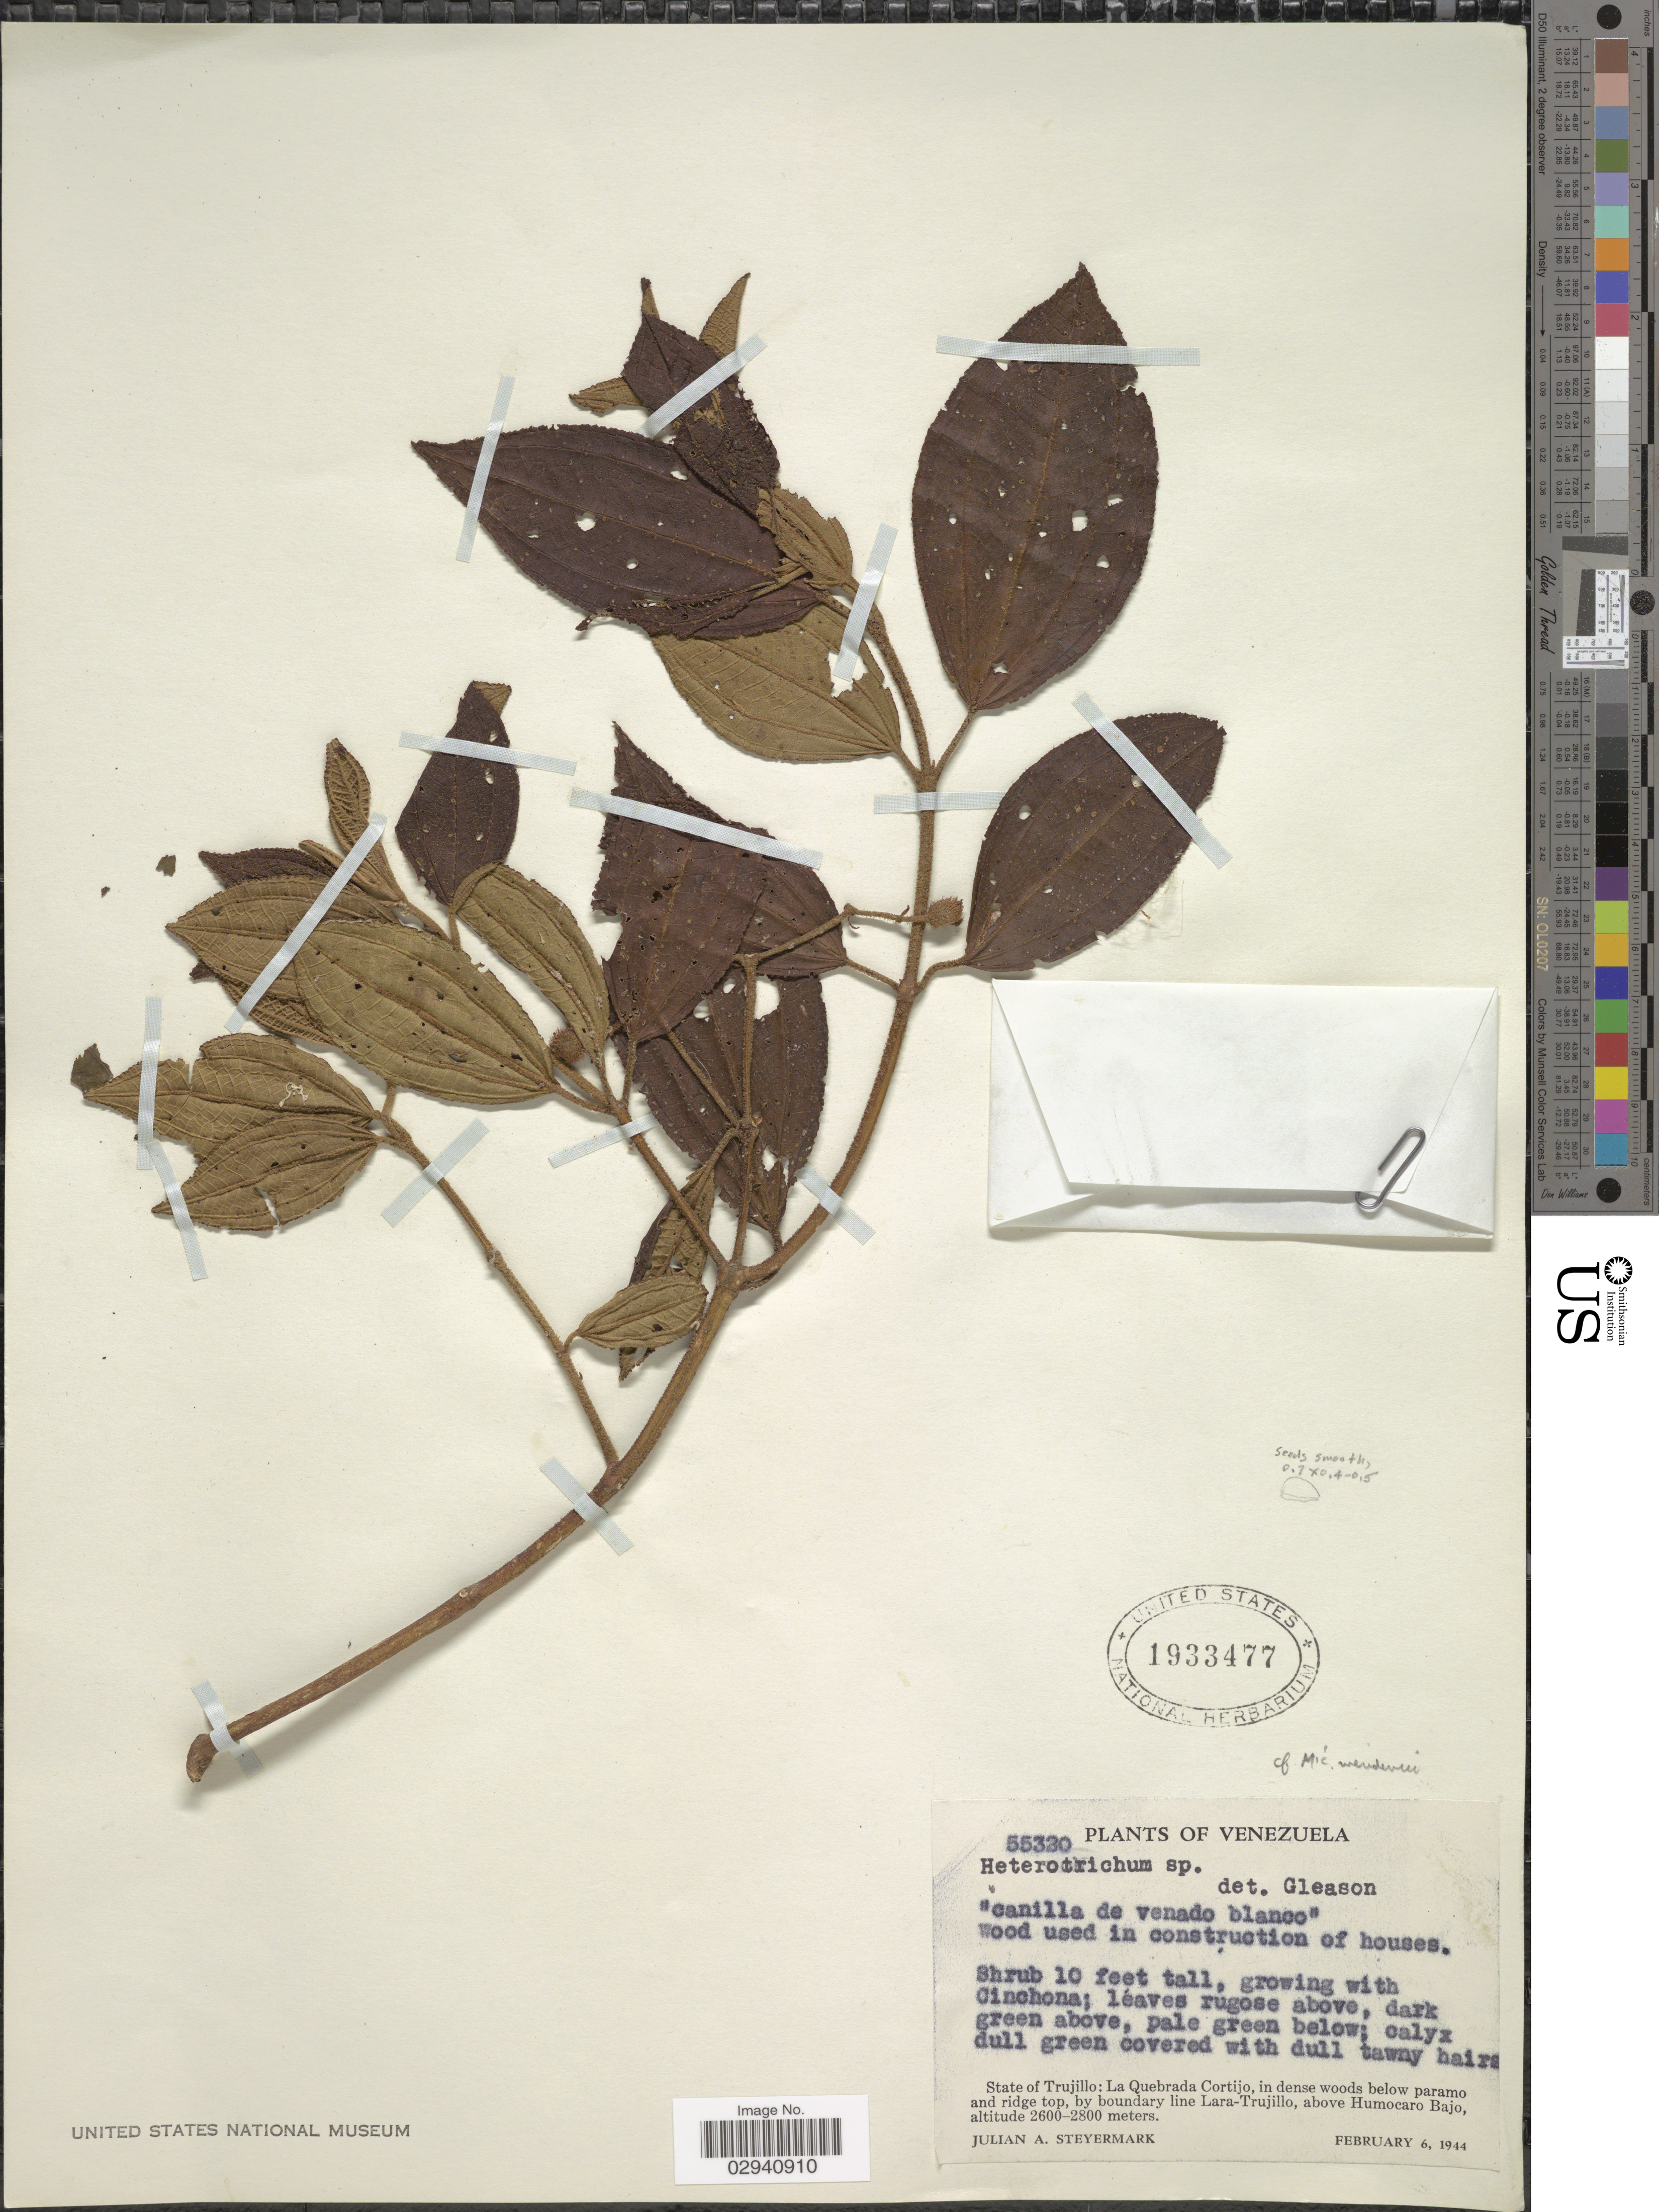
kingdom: Plantae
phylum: Tracheophyta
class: Magnoliopsida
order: Myrtales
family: Melastomataceae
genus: Miconia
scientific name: Miconia meridensis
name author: Triana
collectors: J. Steyermark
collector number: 55320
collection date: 1944-02-06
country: Venezuela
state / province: Trujillo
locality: La Quebrada Cortijo, en dense woods below paramo and ridge top, by boundary line Lara-Trujillo, above Humocaro Bajo.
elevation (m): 2600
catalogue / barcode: US 1933477